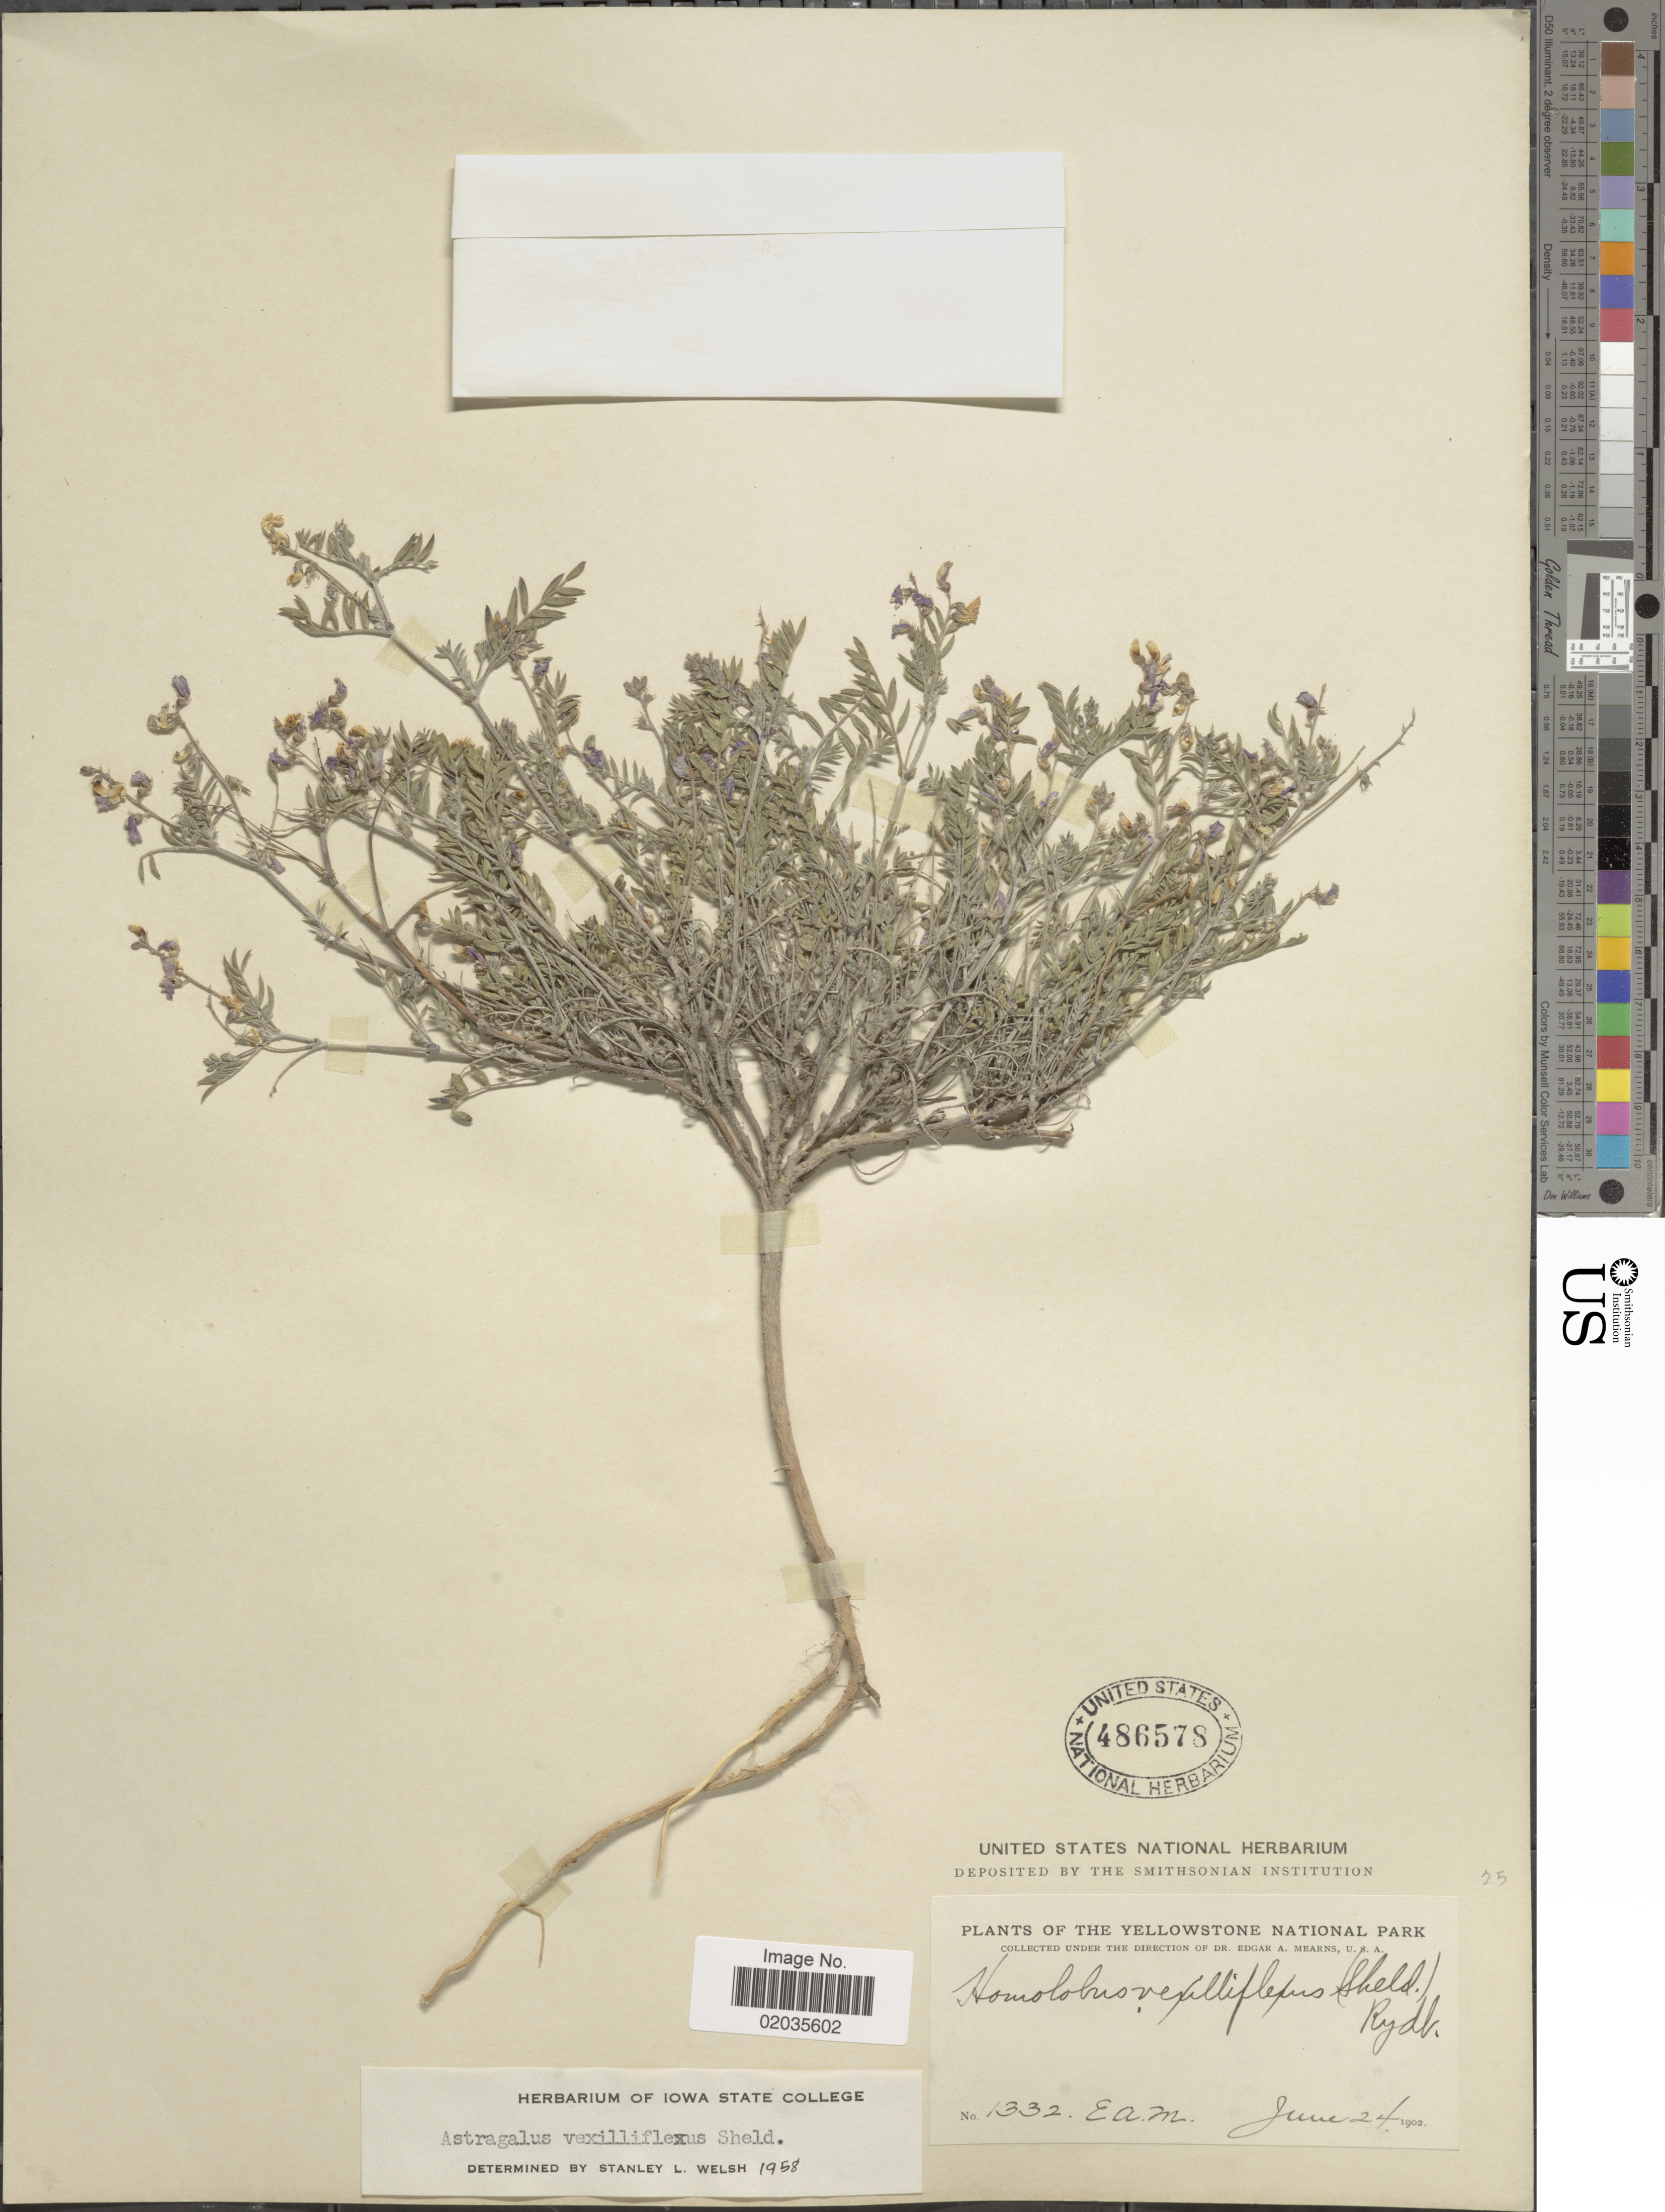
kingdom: Plantae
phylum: Tracheophyta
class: Magnoliopsida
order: Fabales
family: Fabaceae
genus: Astragalus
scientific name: Astragalus vexilliflexus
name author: E. Sheld.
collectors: E. A. Mearns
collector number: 1332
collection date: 1902-06-24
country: United States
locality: Yellowstone National Park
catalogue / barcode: US 486578